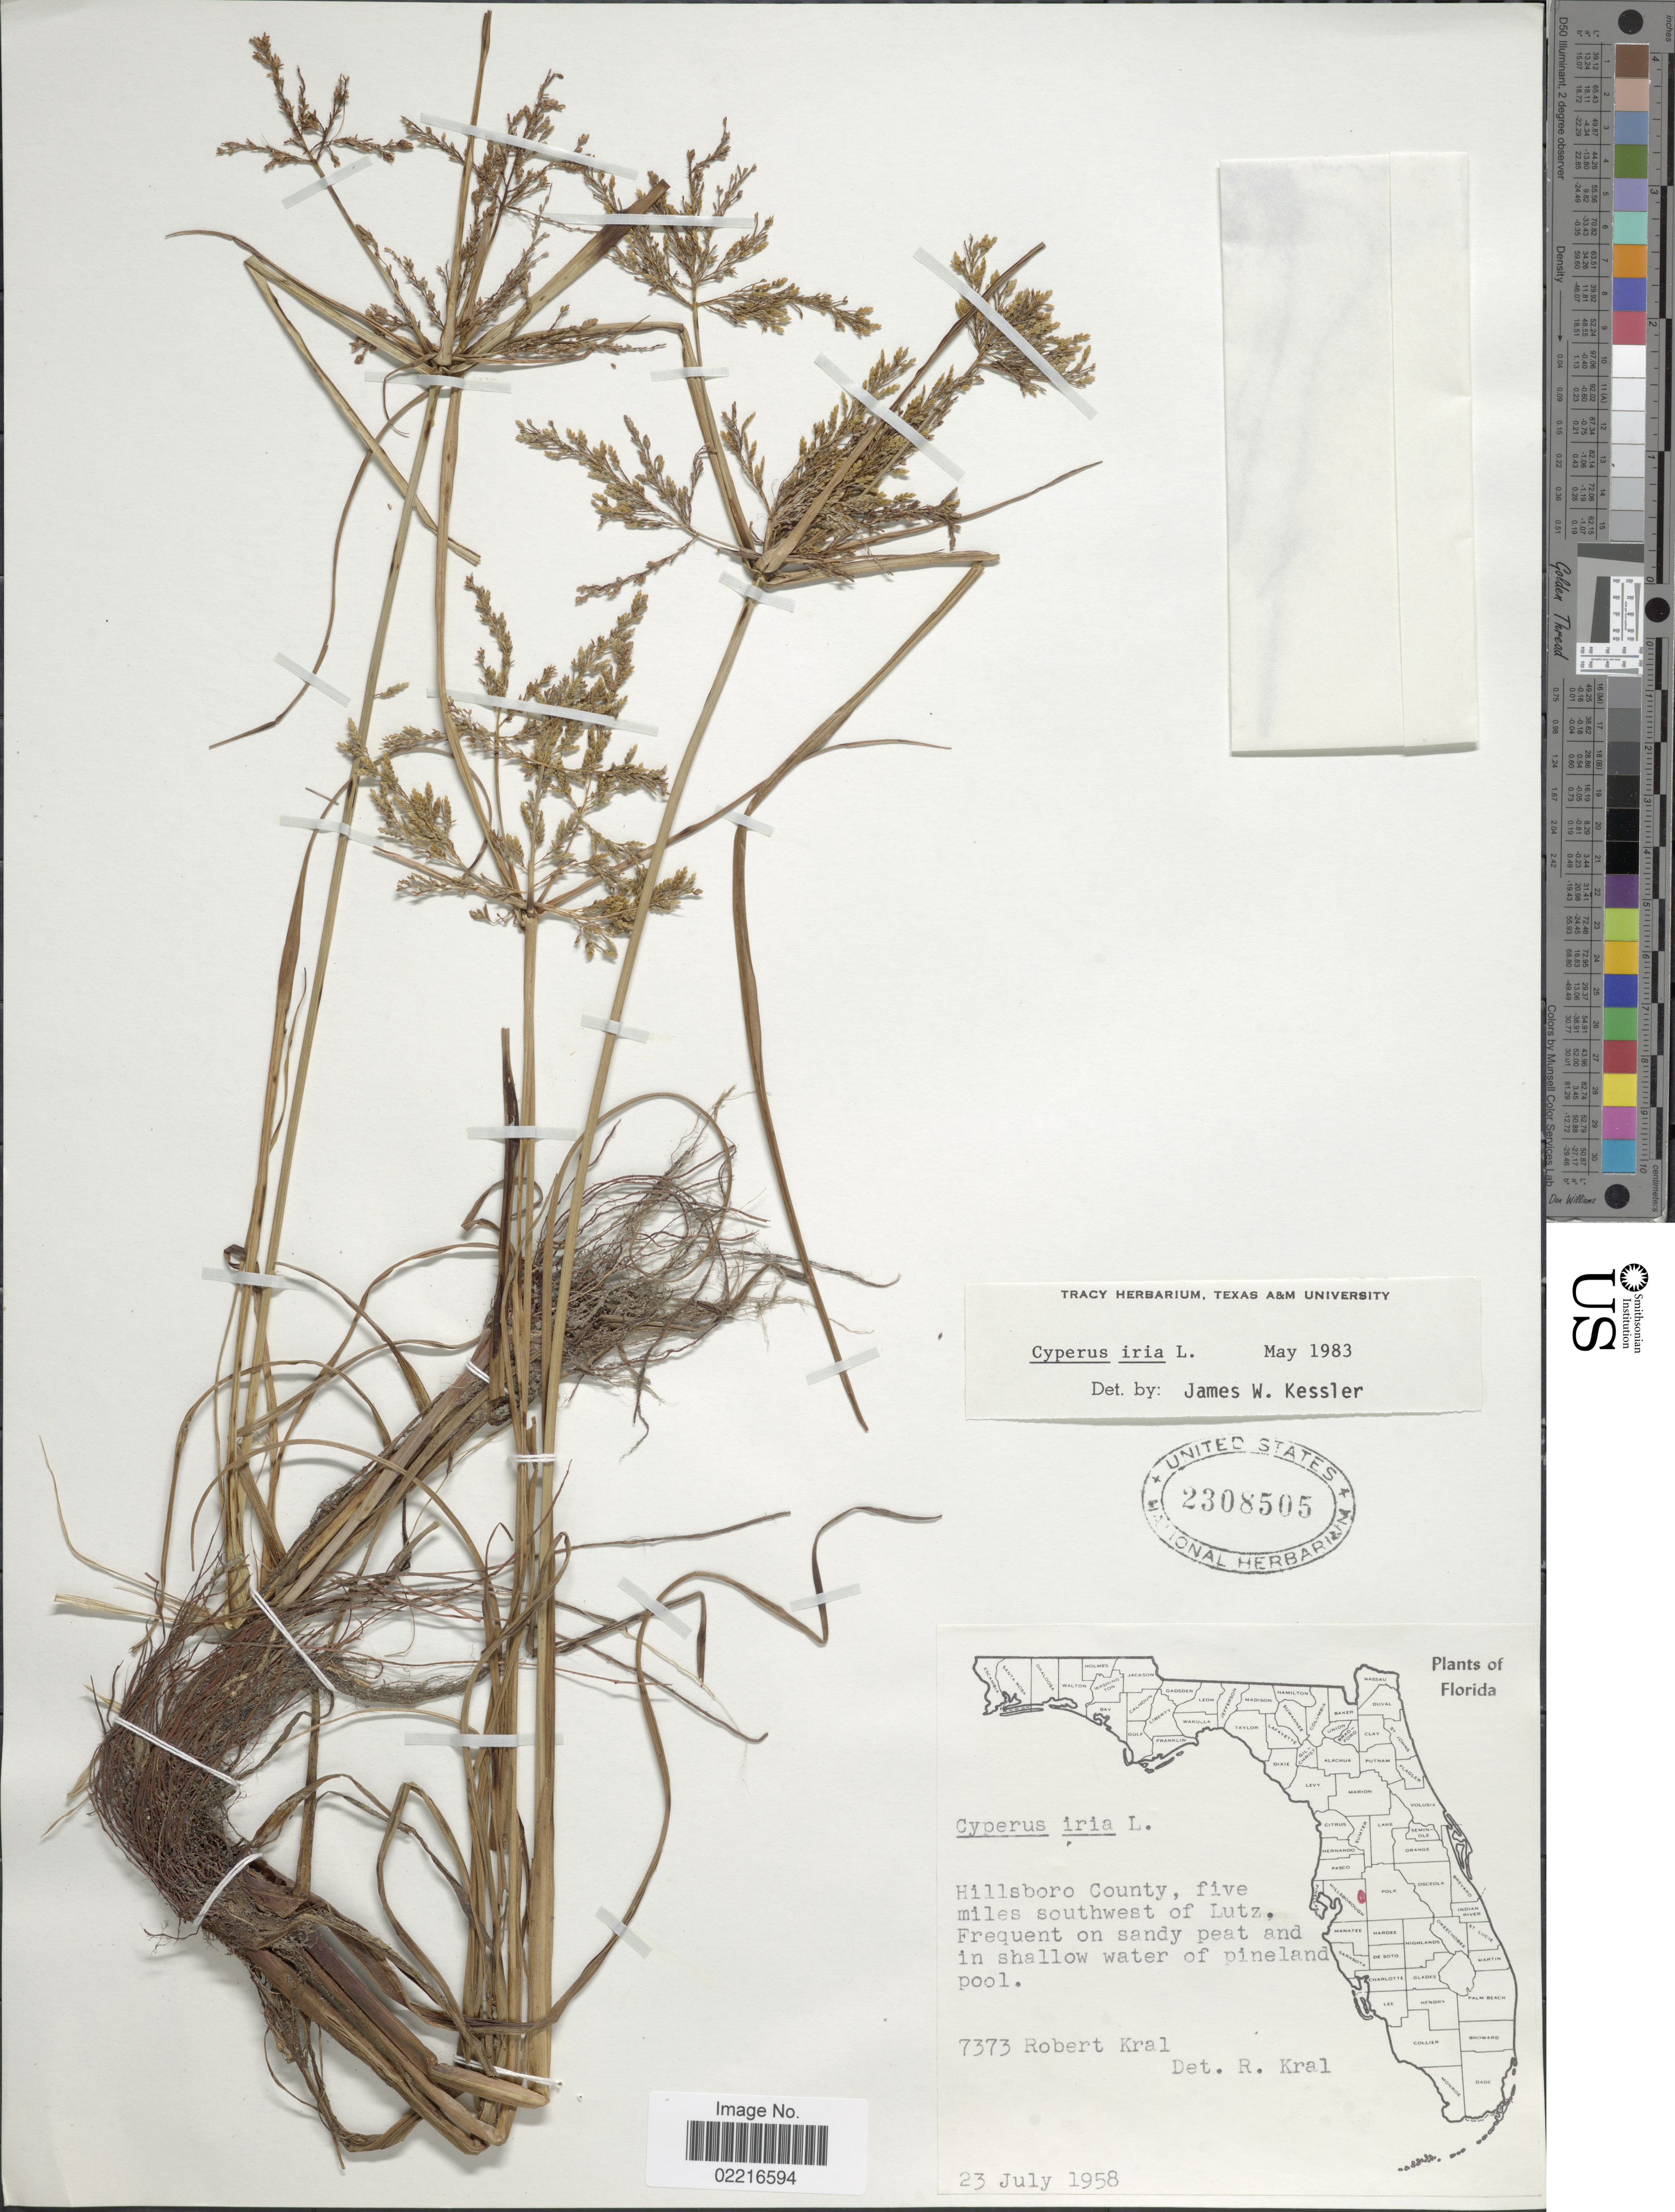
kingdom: Plantae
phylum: Tracheophyta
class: Liliopsida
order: Poales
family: Cyperaceae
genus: Cyperus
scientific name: Cyperus iria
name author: L.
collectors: R. Kral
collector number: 7373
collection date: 1958-07-23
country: United States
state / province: Florida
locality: Hillsboro County, five miles southwest of Lutz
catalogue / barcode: US 2308505